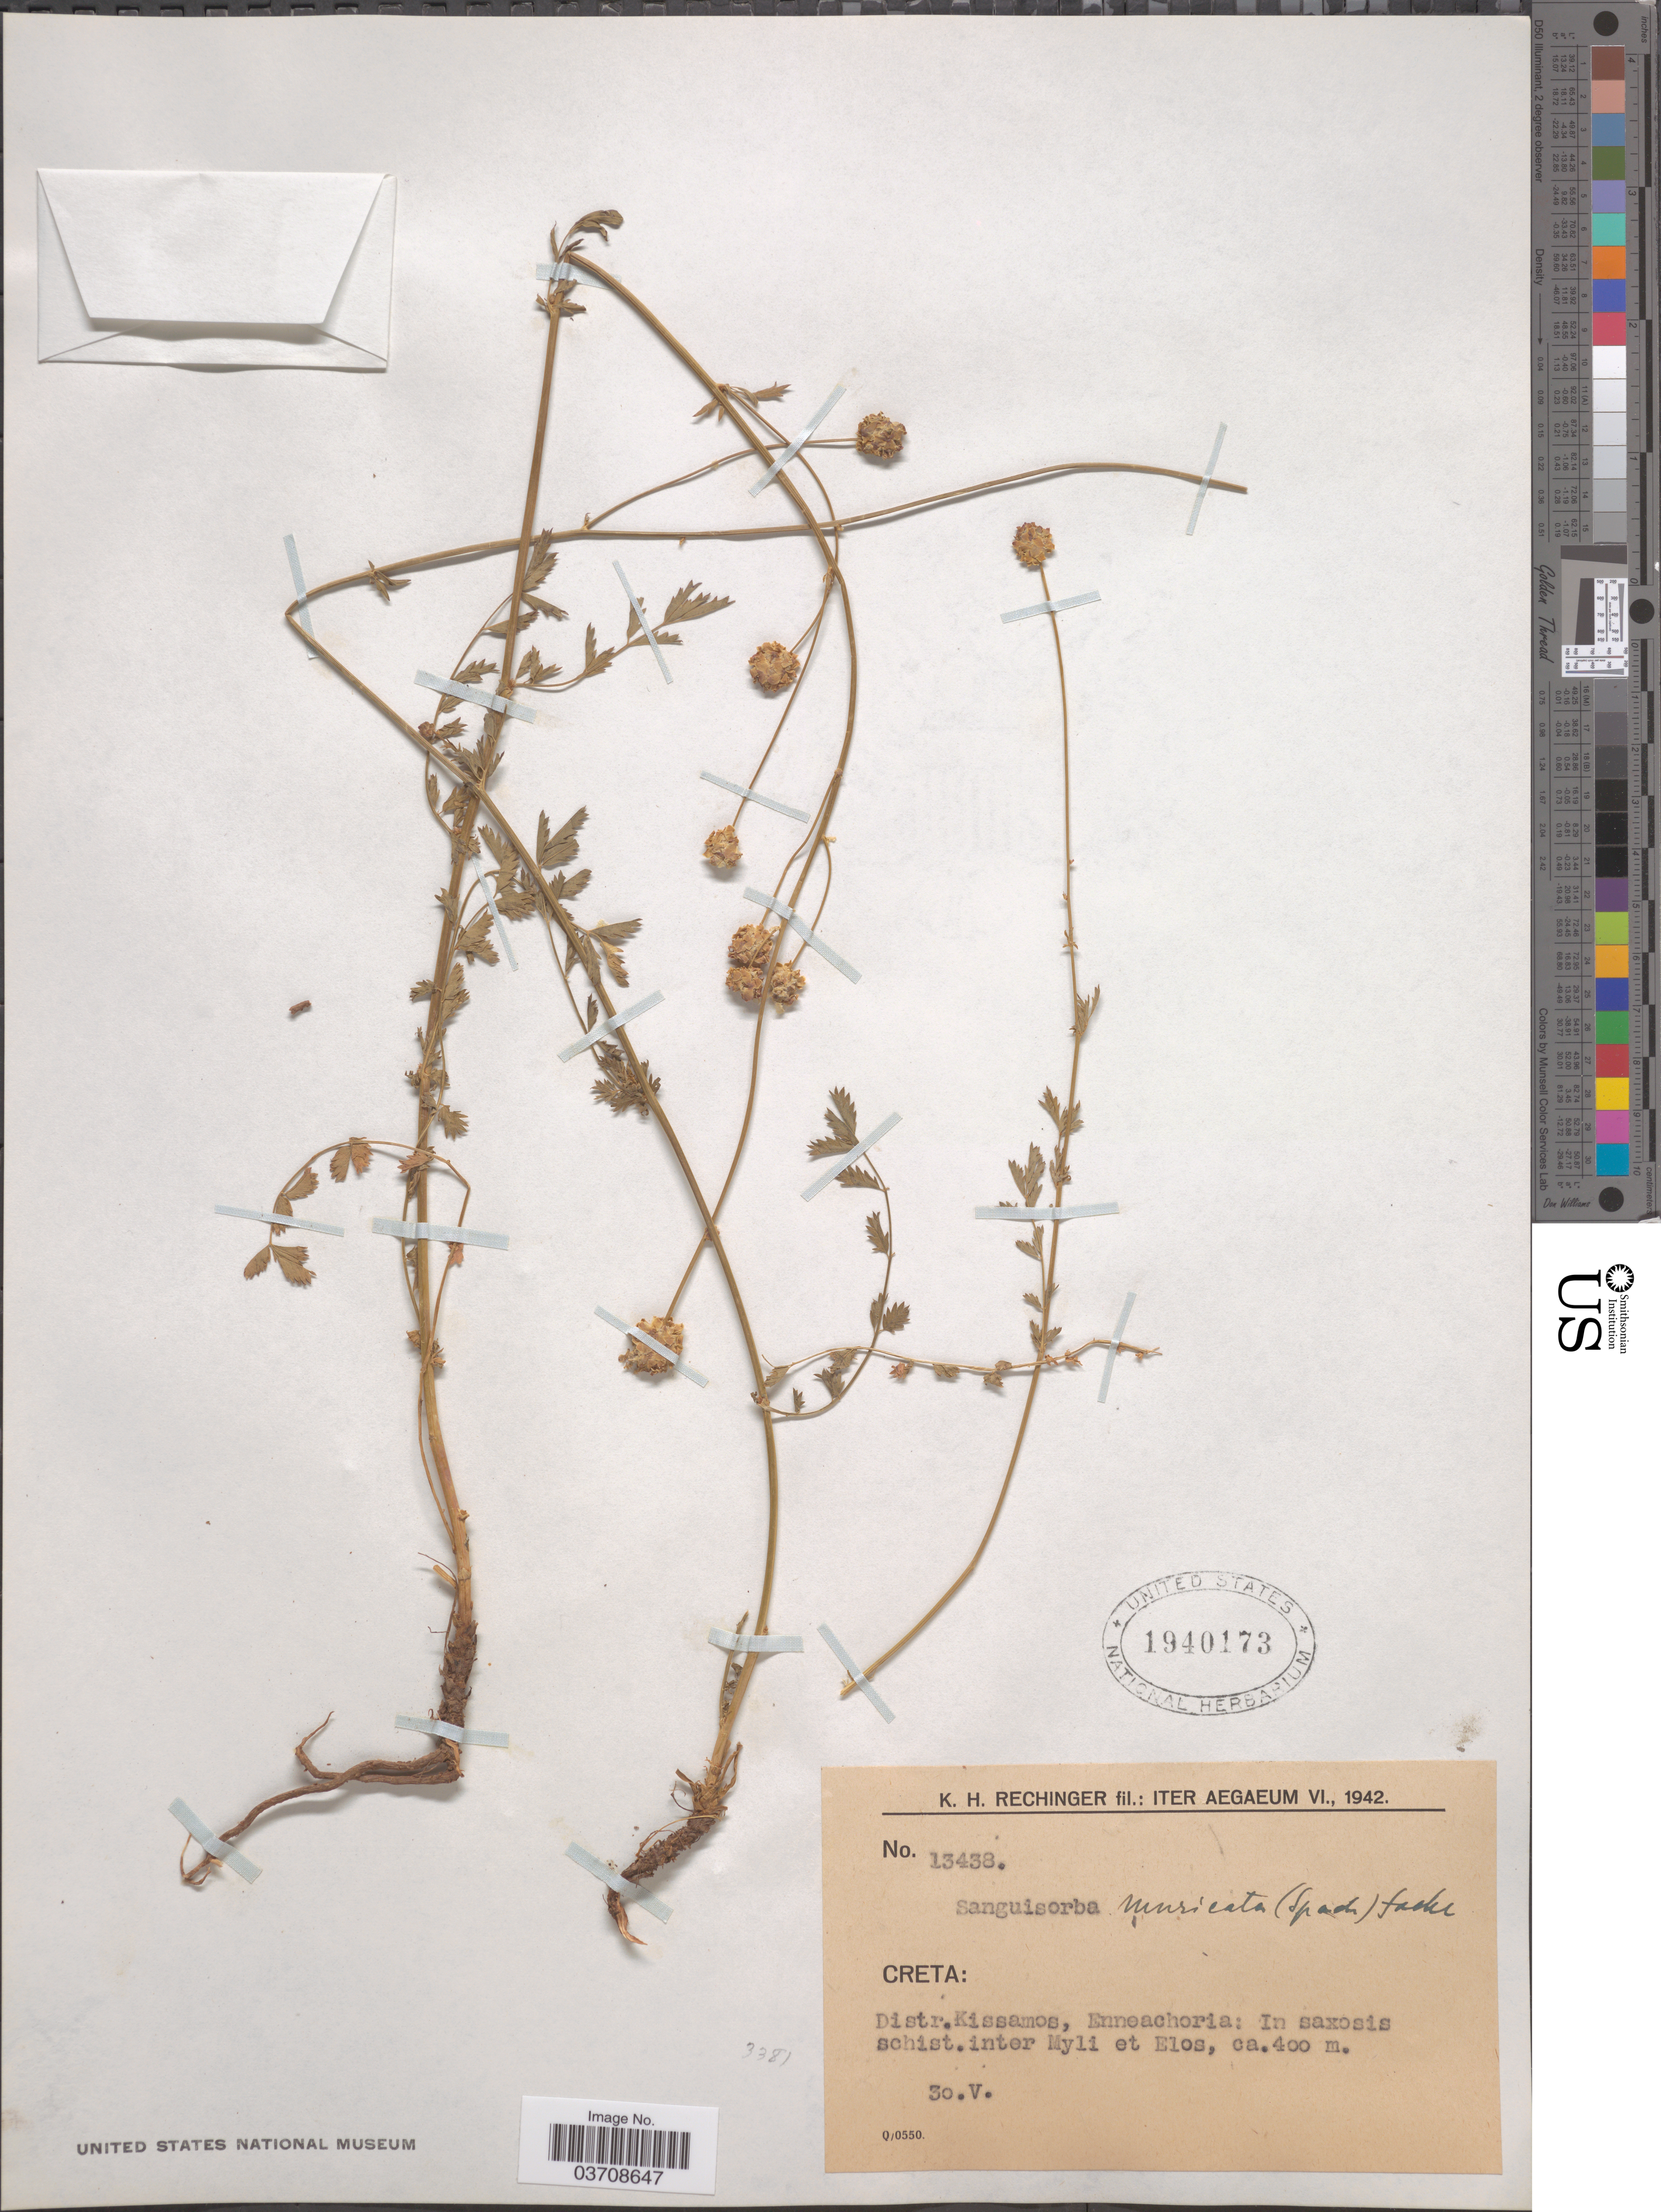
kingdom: Plantae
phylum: Tracheophyta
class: Magnoliopsida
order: Rosales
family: Rosaceae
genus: Sanguisorba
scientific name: Sanguisorba minor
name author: Scop.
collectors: K. H. Rechinger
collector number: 13438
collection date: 1942-05-30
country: Greece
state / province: Crete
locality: Iter Aegaeum. Creta: Distr. Kissamos, Enneachoria: In saxosis schist. inter Myli et Elos.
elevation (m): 400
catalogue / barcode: US 1940173